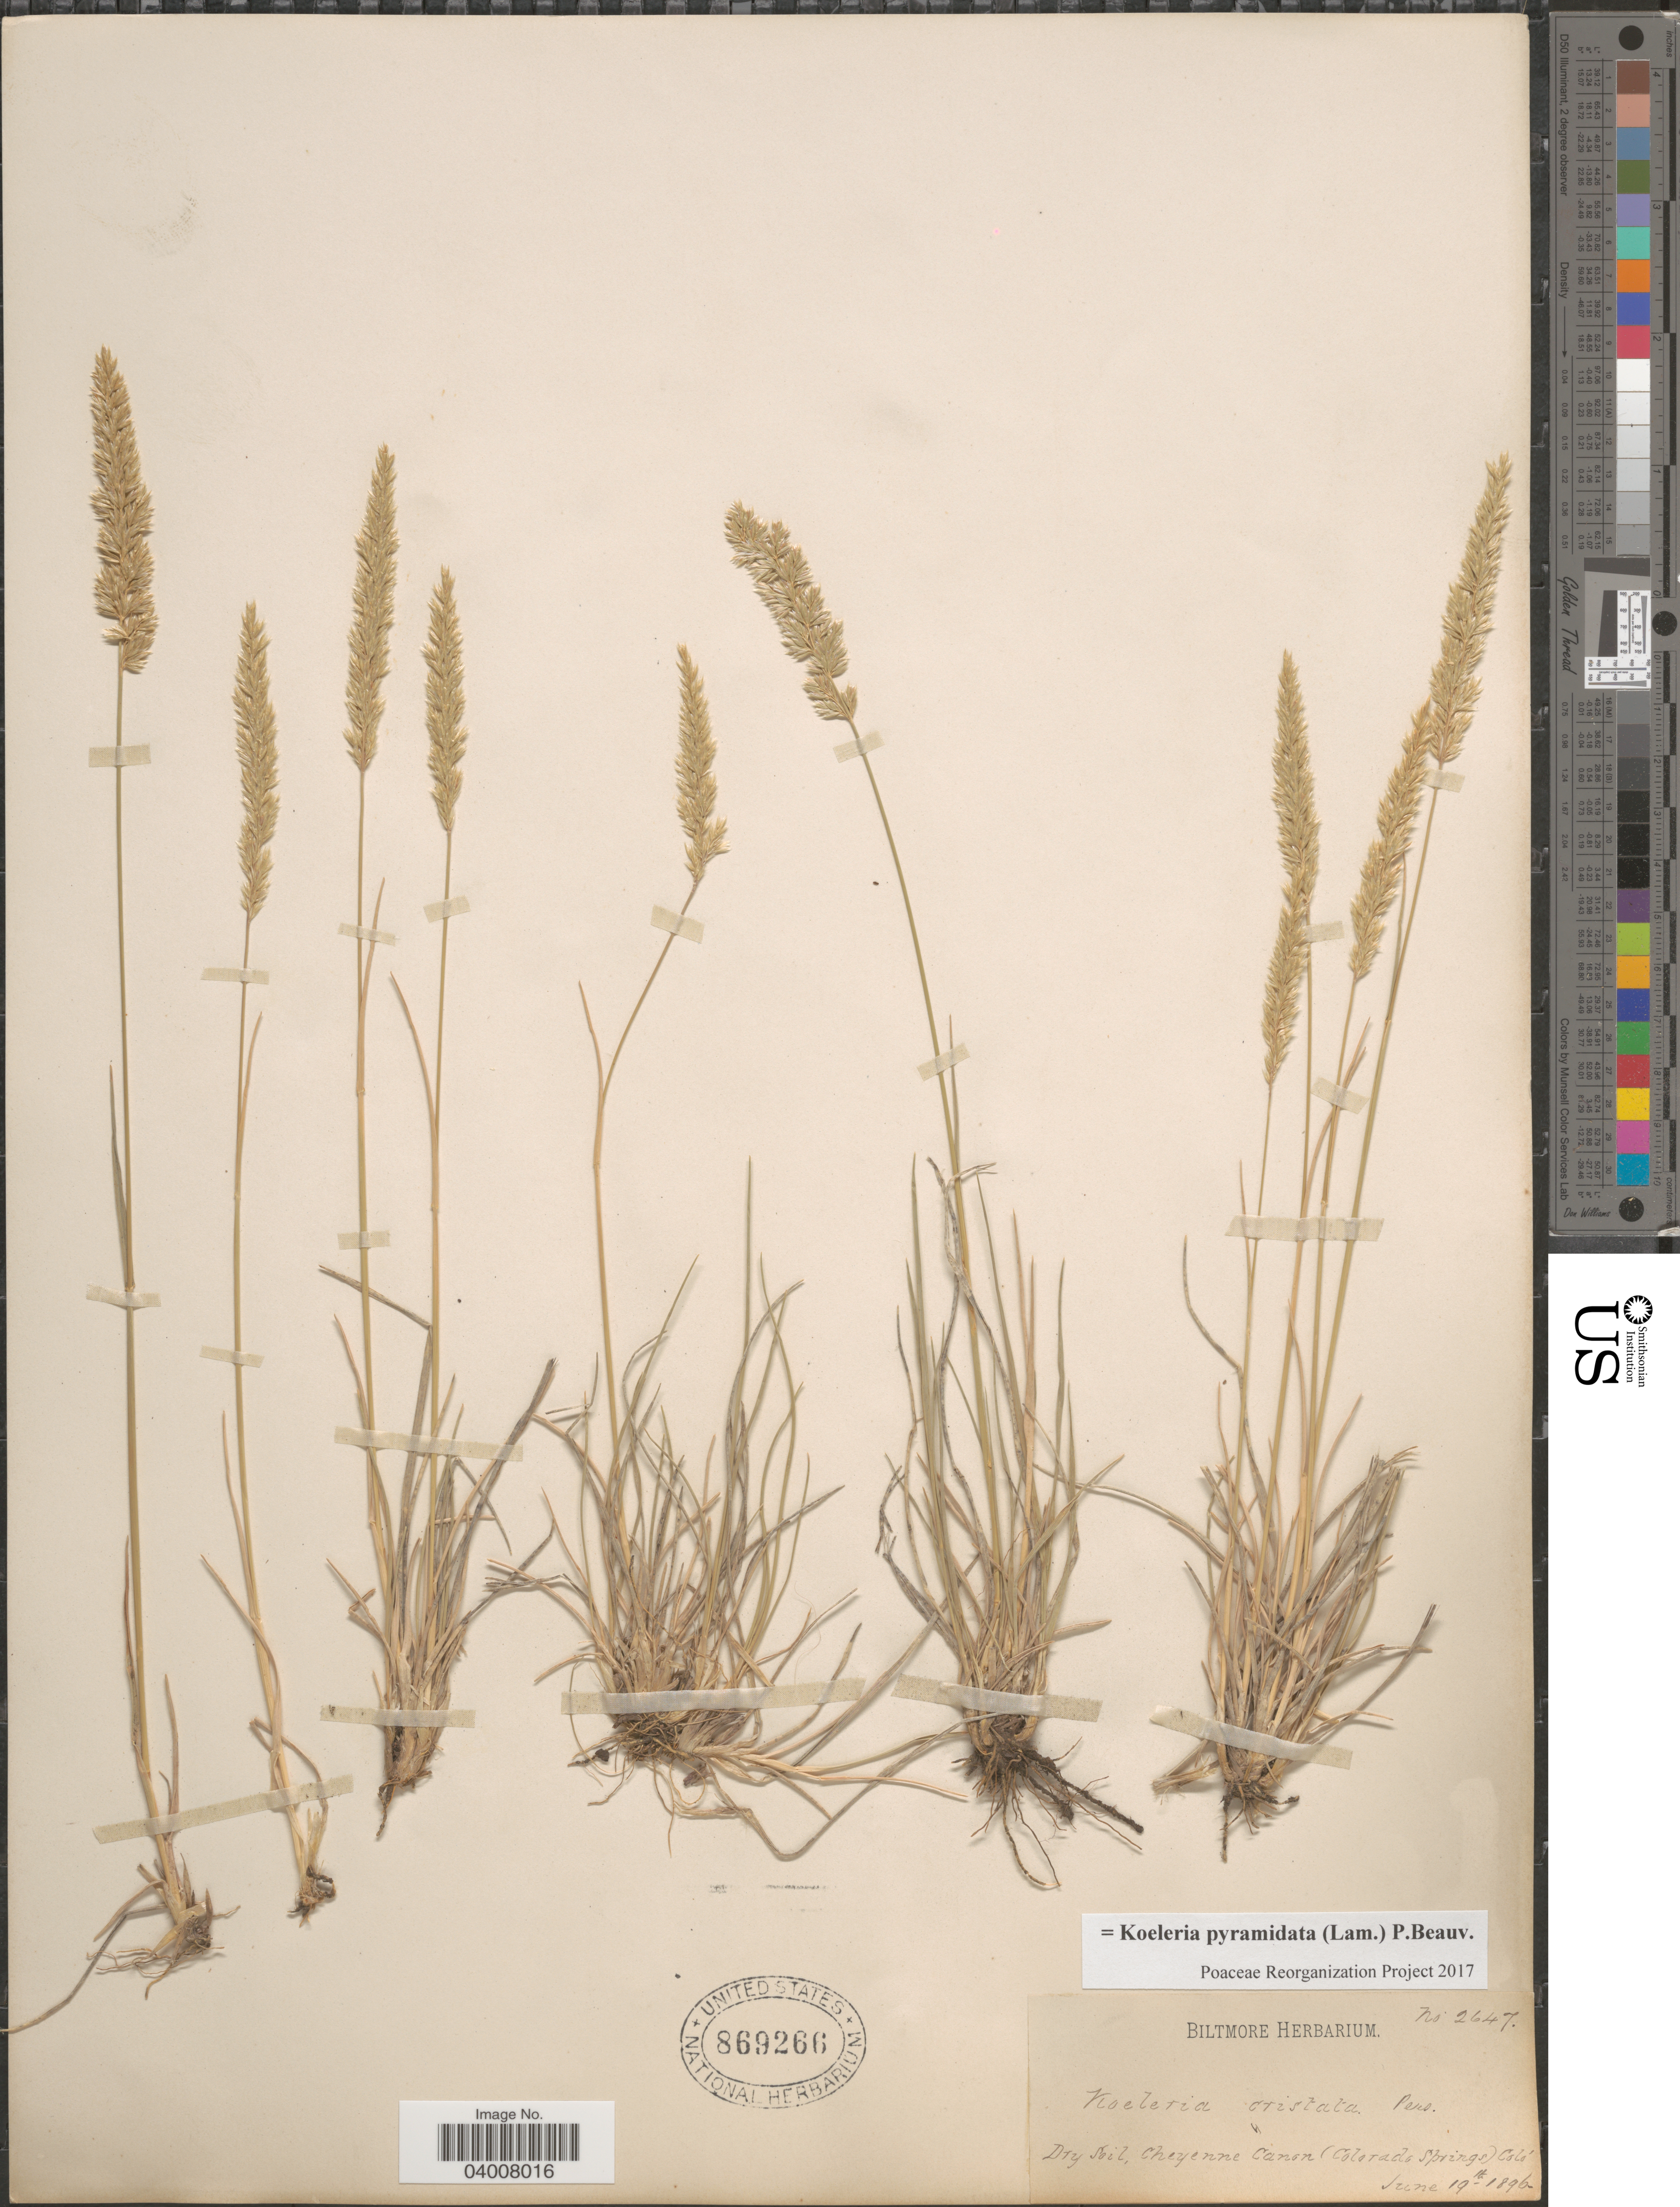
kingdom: Plantae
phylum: Tracheophyta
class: Liliopsida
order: Poales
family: Poaceae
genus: Koeleria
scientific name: Koeleria pyramidata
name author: (Lam.) P. Beauv.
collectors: ex herb. Biltmore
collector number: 2647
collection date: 1896-06-19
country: United States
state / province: Colorado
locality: Cheyenne Canon (Colorado Springs).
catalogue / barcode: US 869266